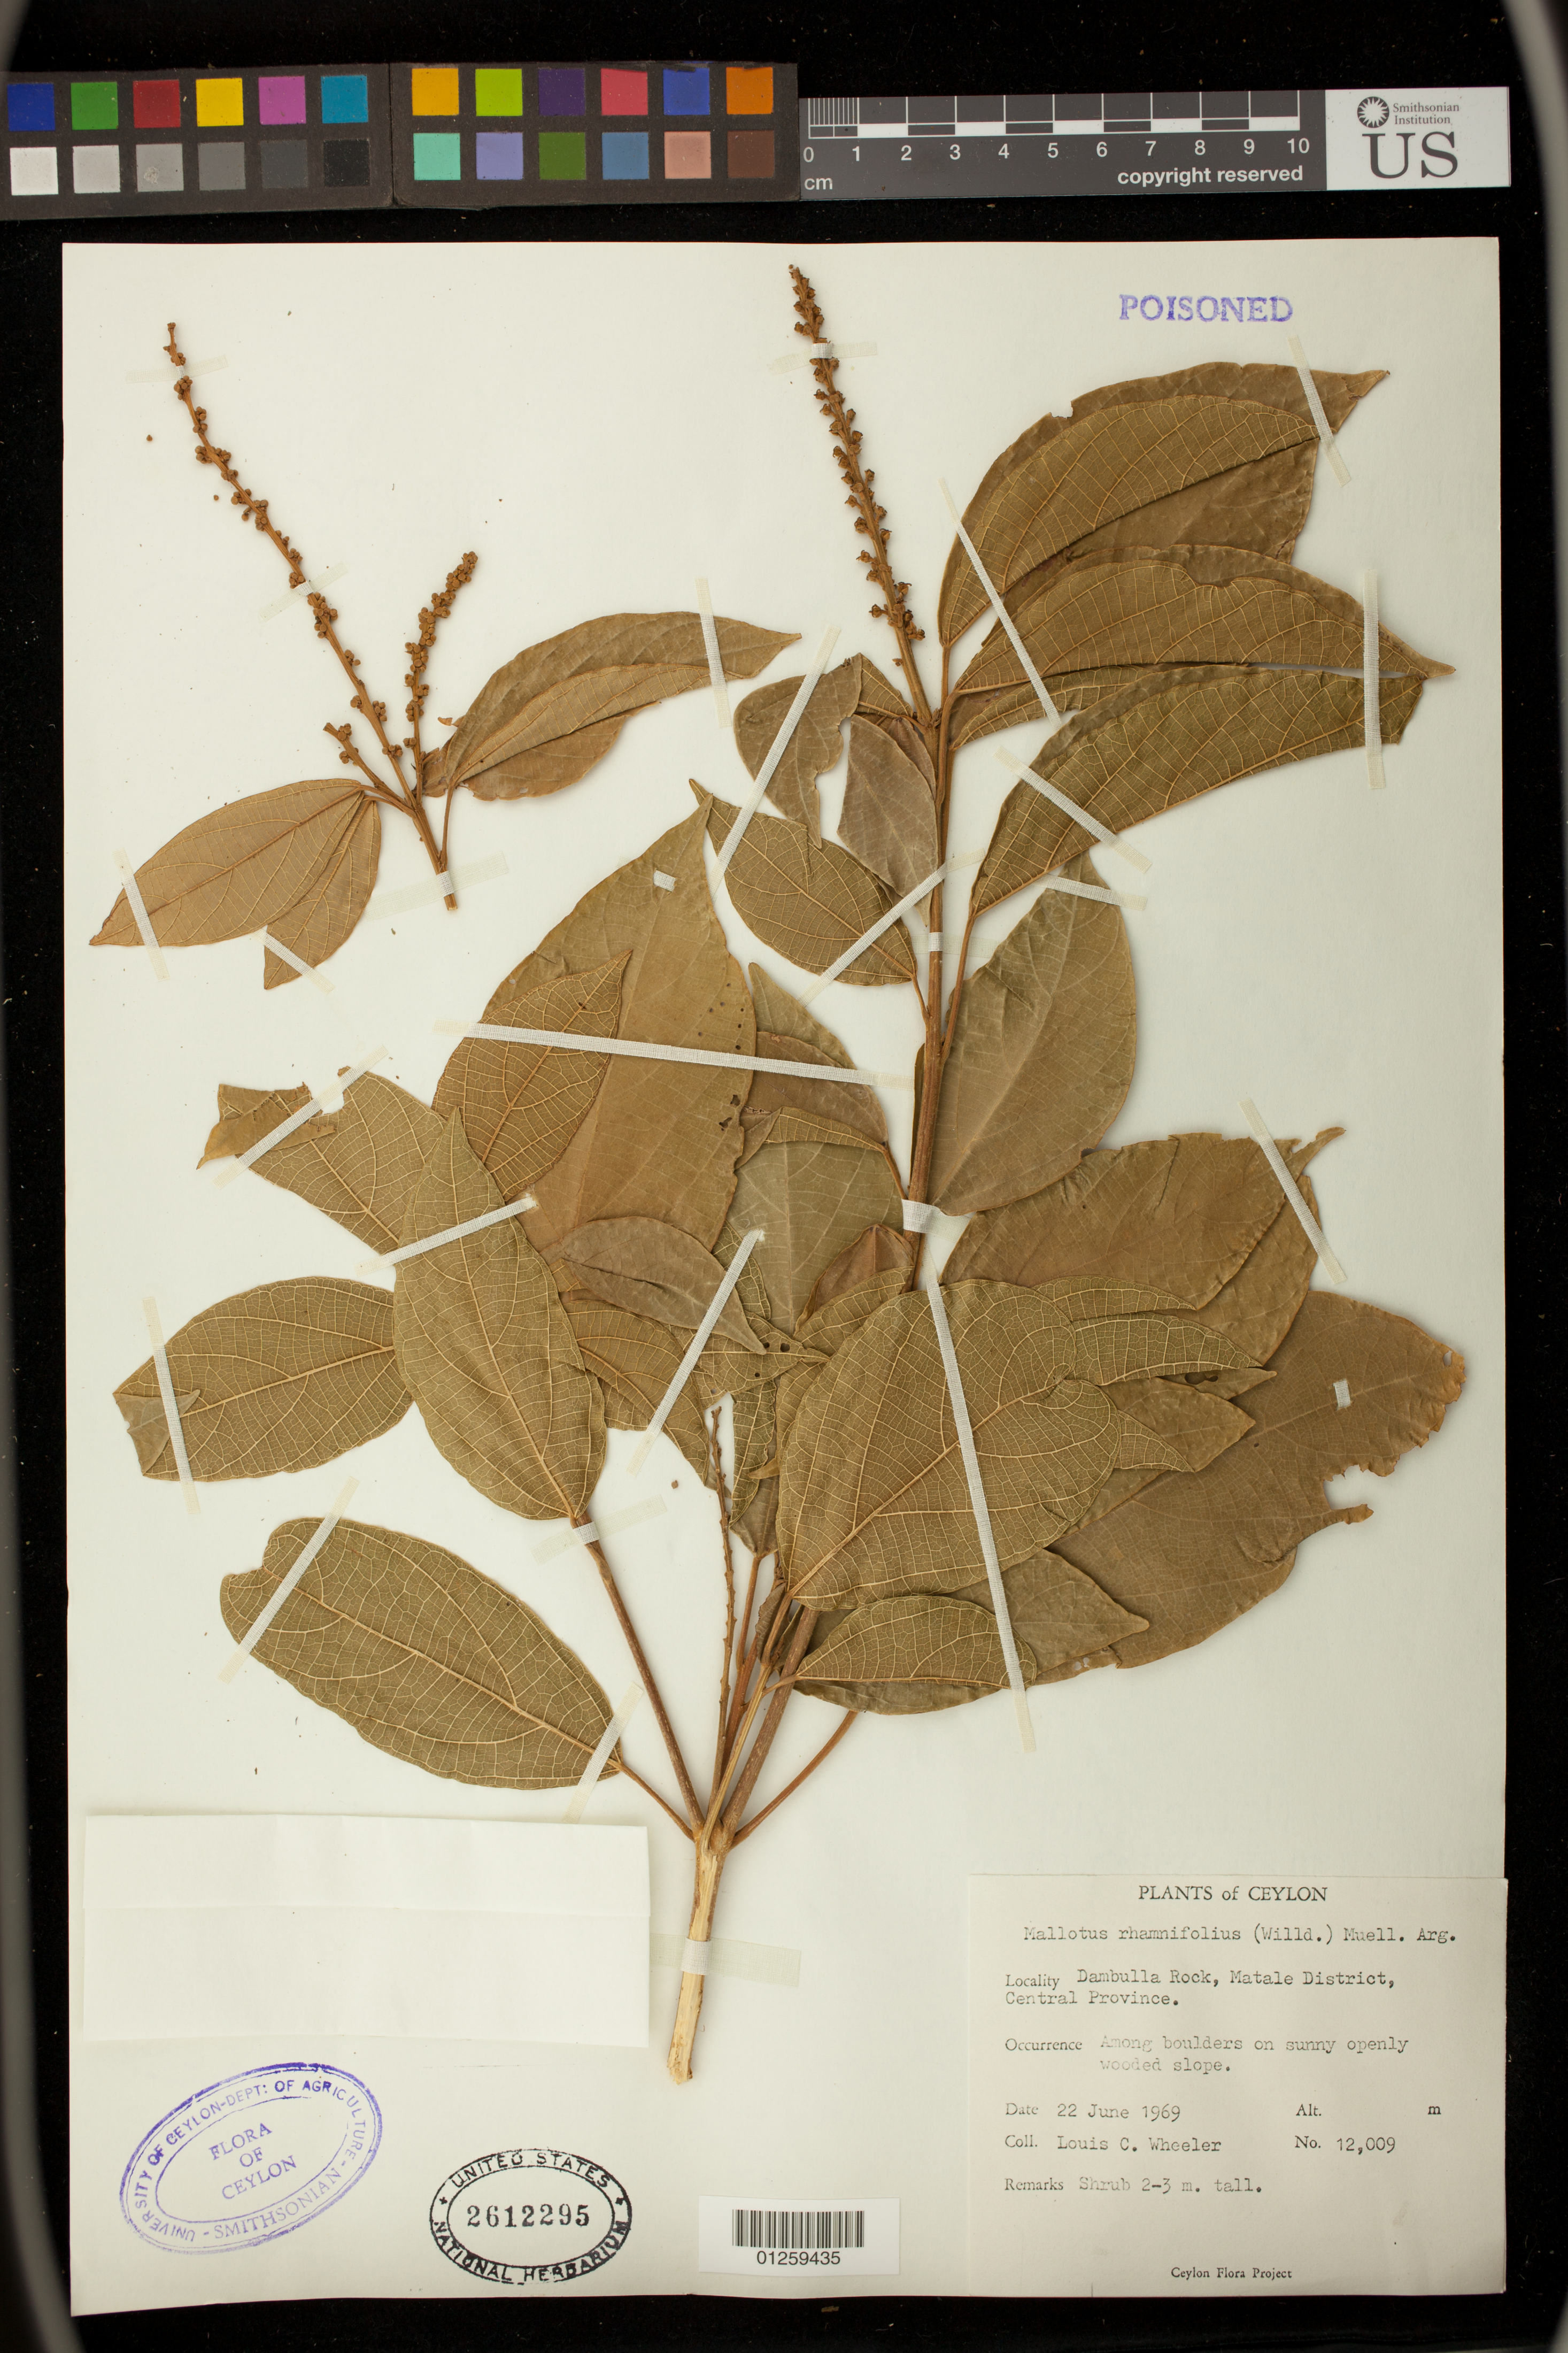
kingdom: Plantae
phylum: Tracheophyta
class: Magnoliopsida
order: Malpighiales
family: Euphorbiaceae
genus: Mallotus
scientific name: Mallotus rhamnifolius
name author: (Willd.) Müll. Arg.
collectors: L. C. Wheeler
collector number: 12009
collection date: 1969-06-22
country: Sri Lanka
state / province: Central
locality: Dambulla Rock, Matale District.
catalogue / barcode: US 2612295